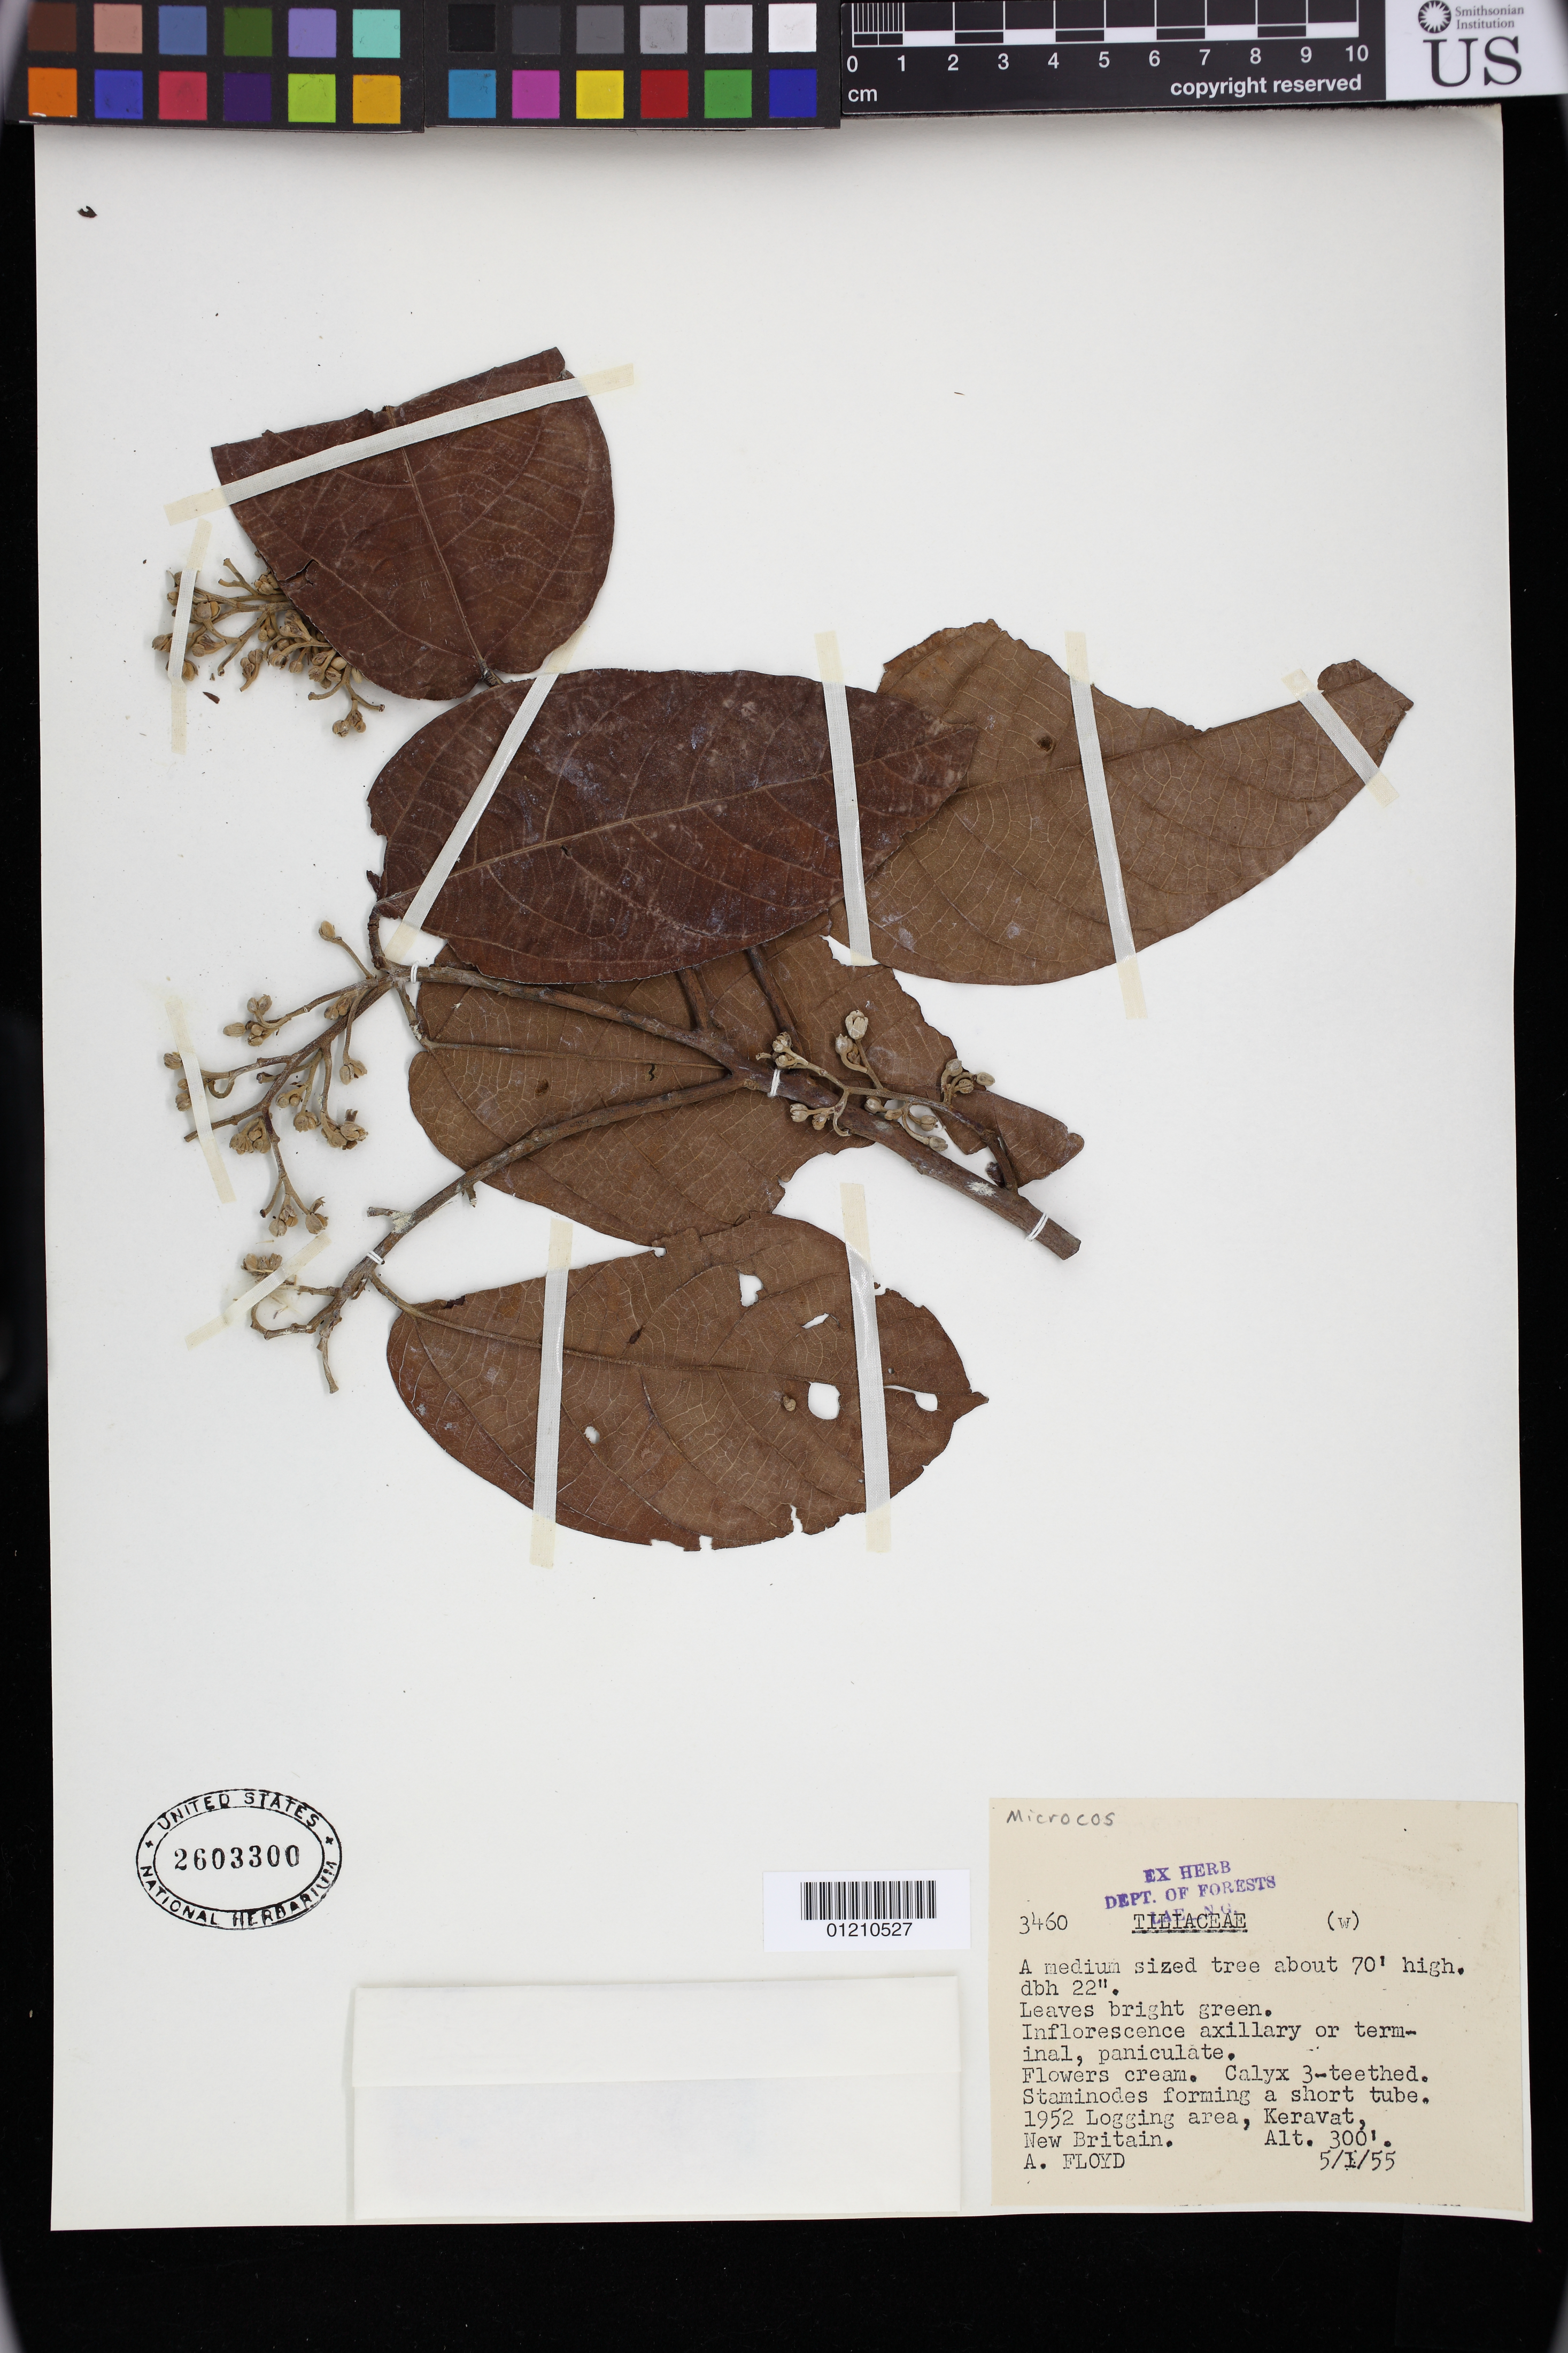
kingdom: Plantae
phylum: Tracheophyta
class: Magnoliopsida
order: Malvales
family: Malvaceae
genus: Microcos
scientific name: Microcos sp.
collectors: A. Floyd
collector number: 3460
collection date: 1955-01-05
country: Papua New Guinea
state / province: East New Britain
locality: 1952 logging area, Keravat, New Britain.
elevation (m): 91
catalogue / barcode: US 2603300